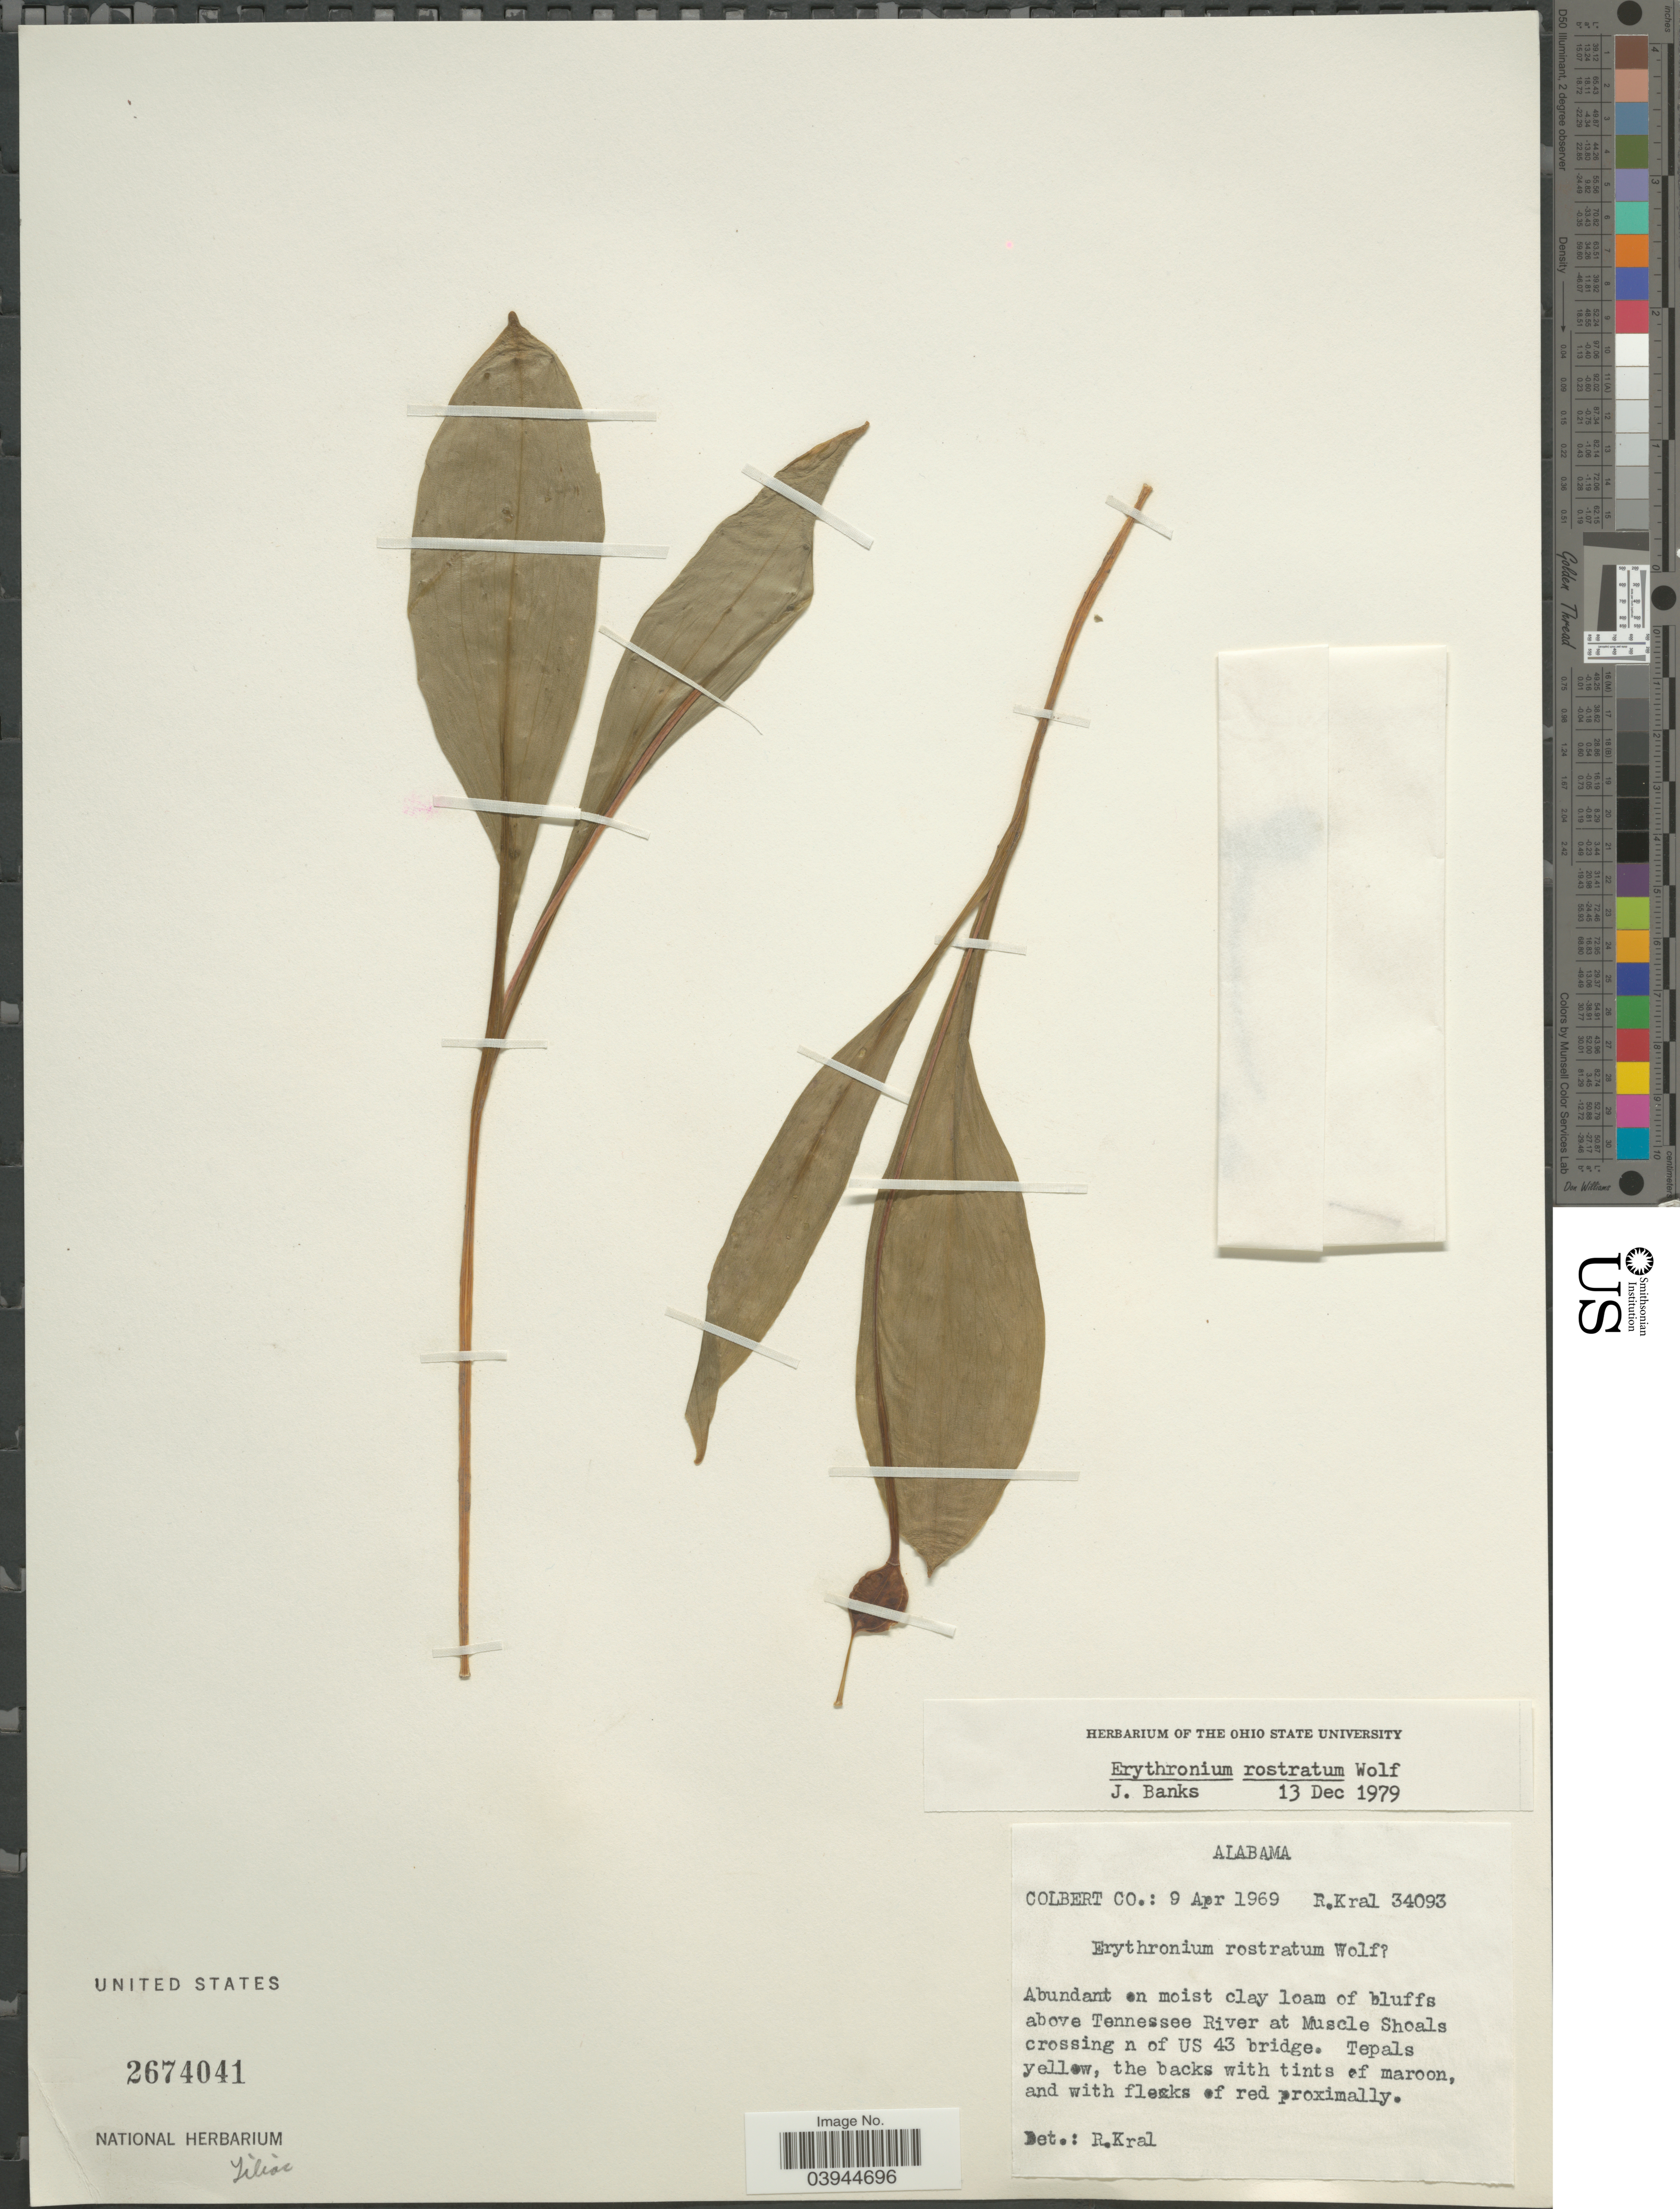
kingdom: Plantae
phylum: Tracheophyta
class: Liliopsida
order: Liliales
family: Liliaceae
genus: Erythronium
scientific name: Erythronium rostratum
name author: W. Wolf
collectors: R. Kral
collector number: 34093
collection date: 1969-04-09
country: United States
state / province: Alabama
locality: Colbert Co. Abundant on moist clay loam of bluffs above Tennessee River at Muscle Schoals crossing n of US 43 bridge.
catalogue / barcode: US 2674041